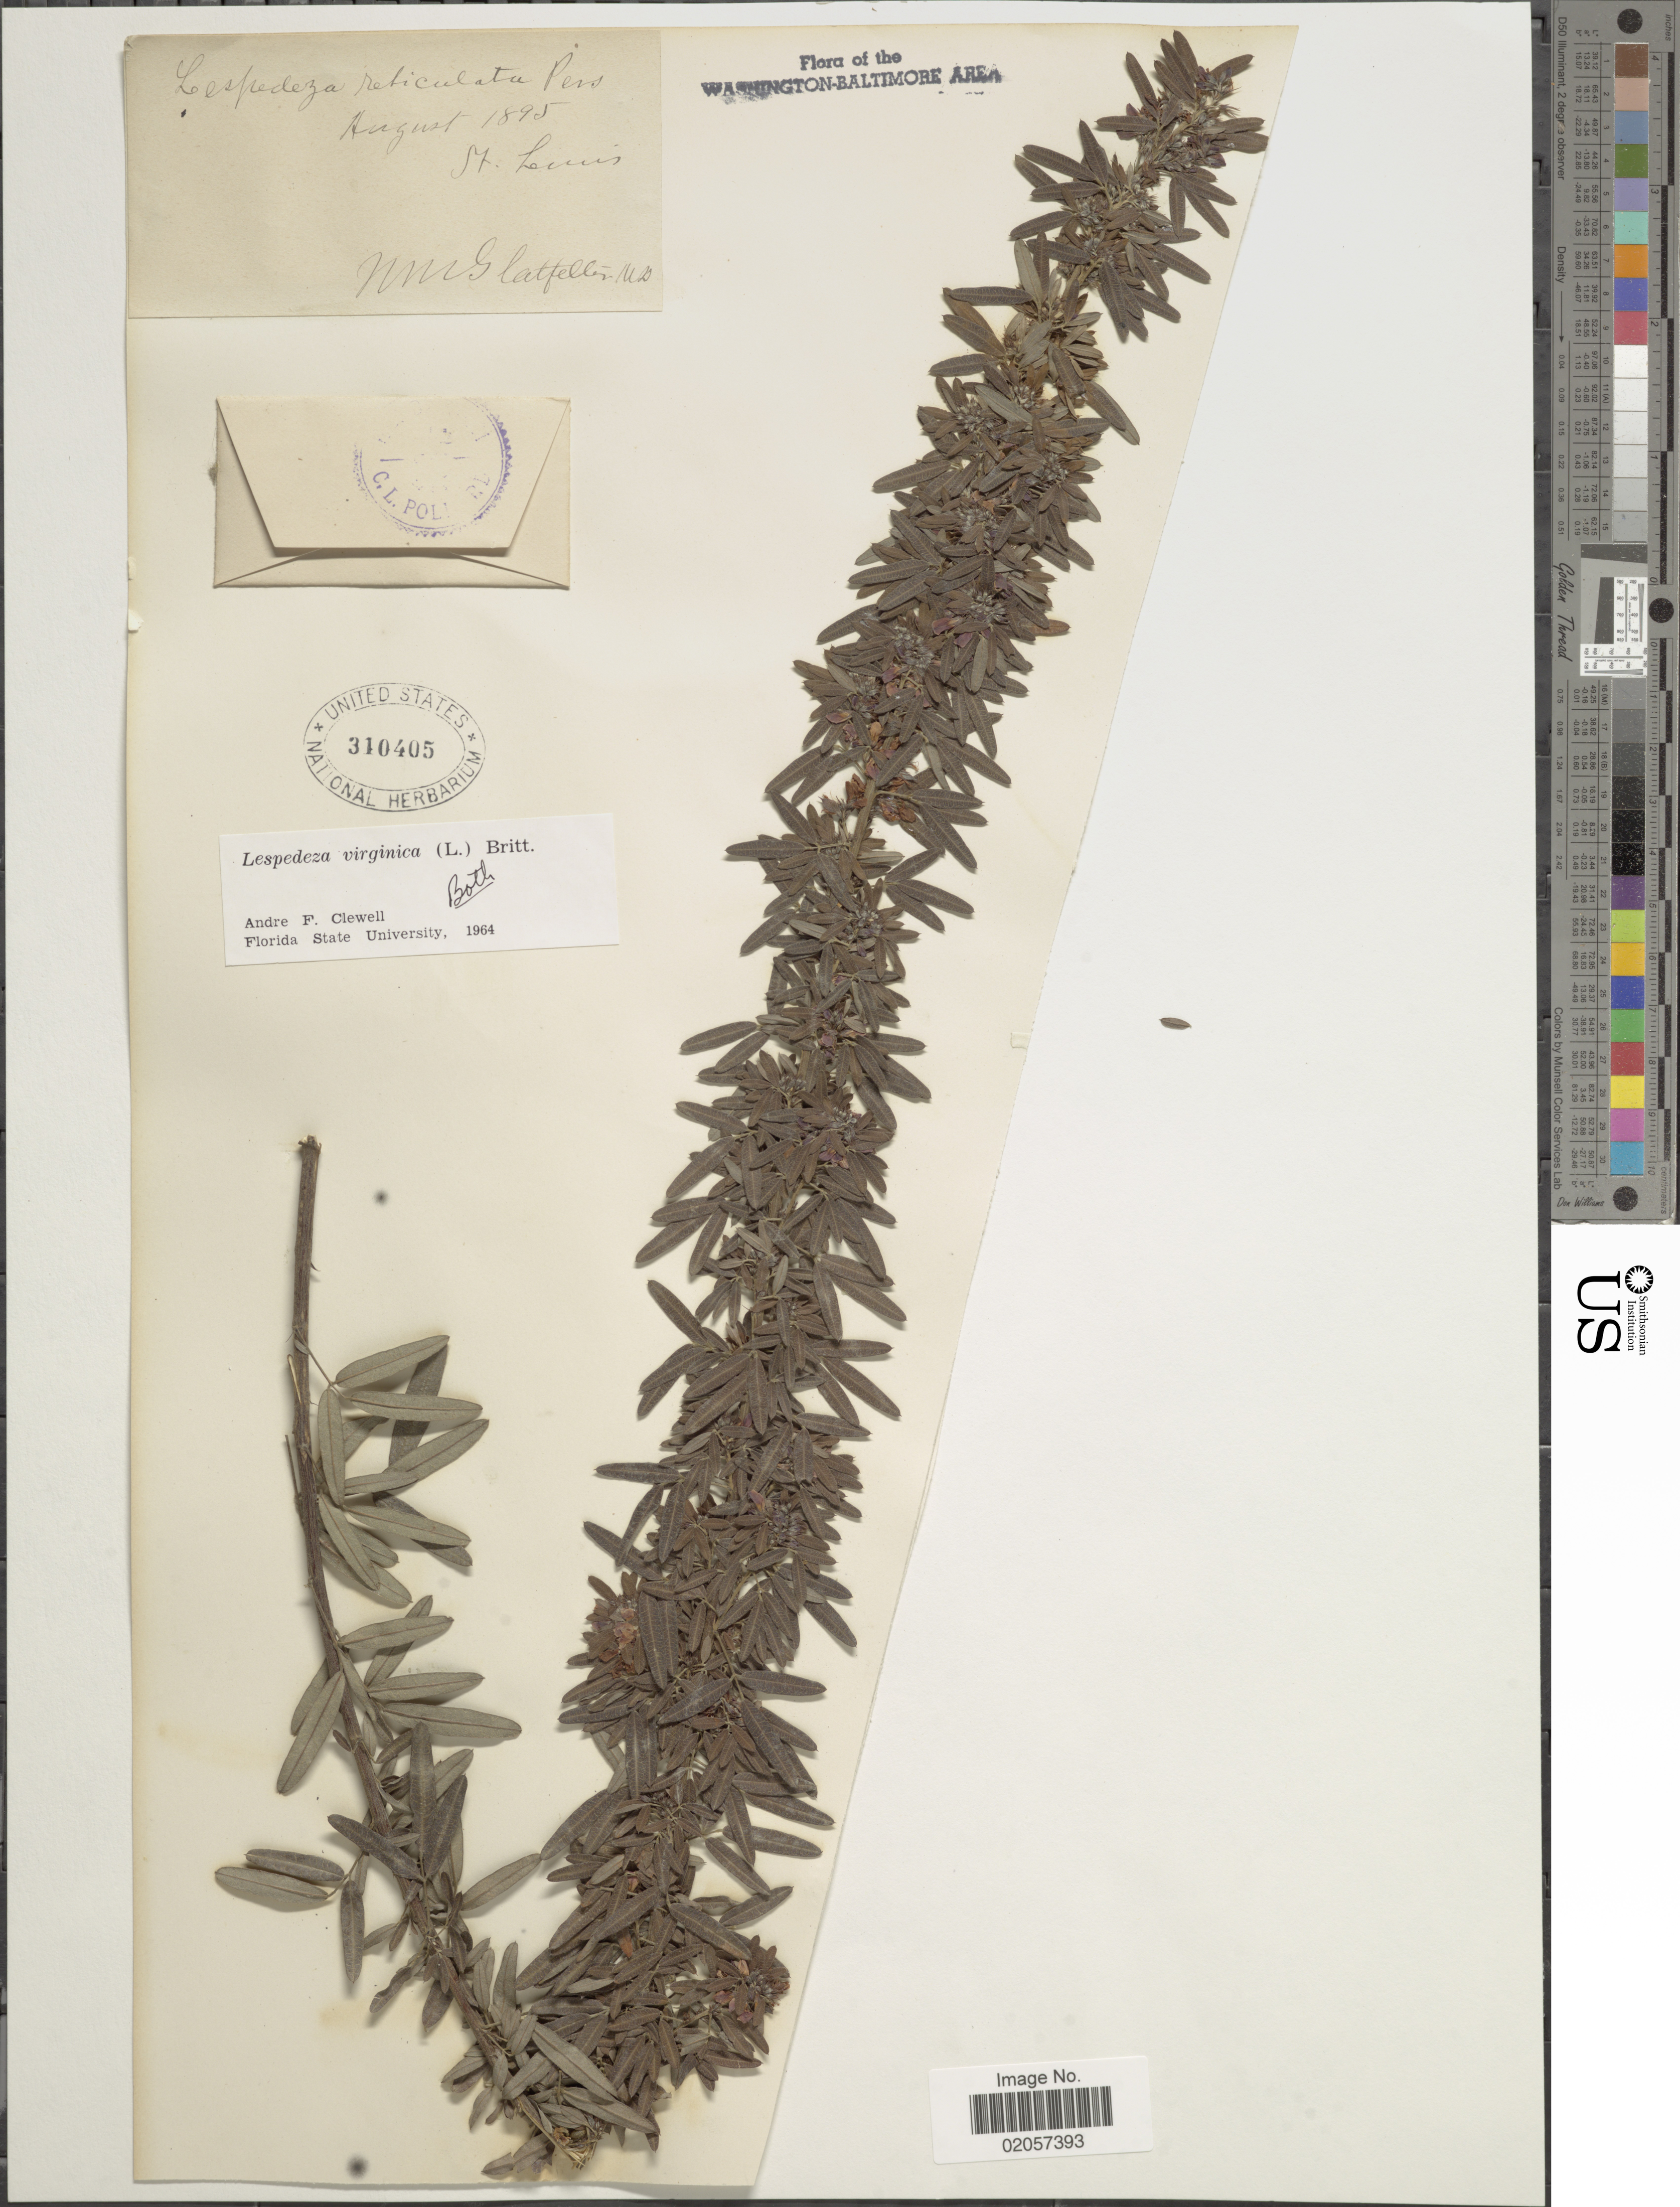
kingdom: Plantae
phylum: Tracheophyta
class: Magnoliopsida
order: Fabales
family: Fabaceae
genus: Lespedeza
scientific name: Lespedeza virginica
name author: (L.) Britton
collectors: N. M. Glatfelter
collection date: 1895-08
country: United States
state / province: Missouri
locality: St. Louis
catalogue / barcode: US 310405